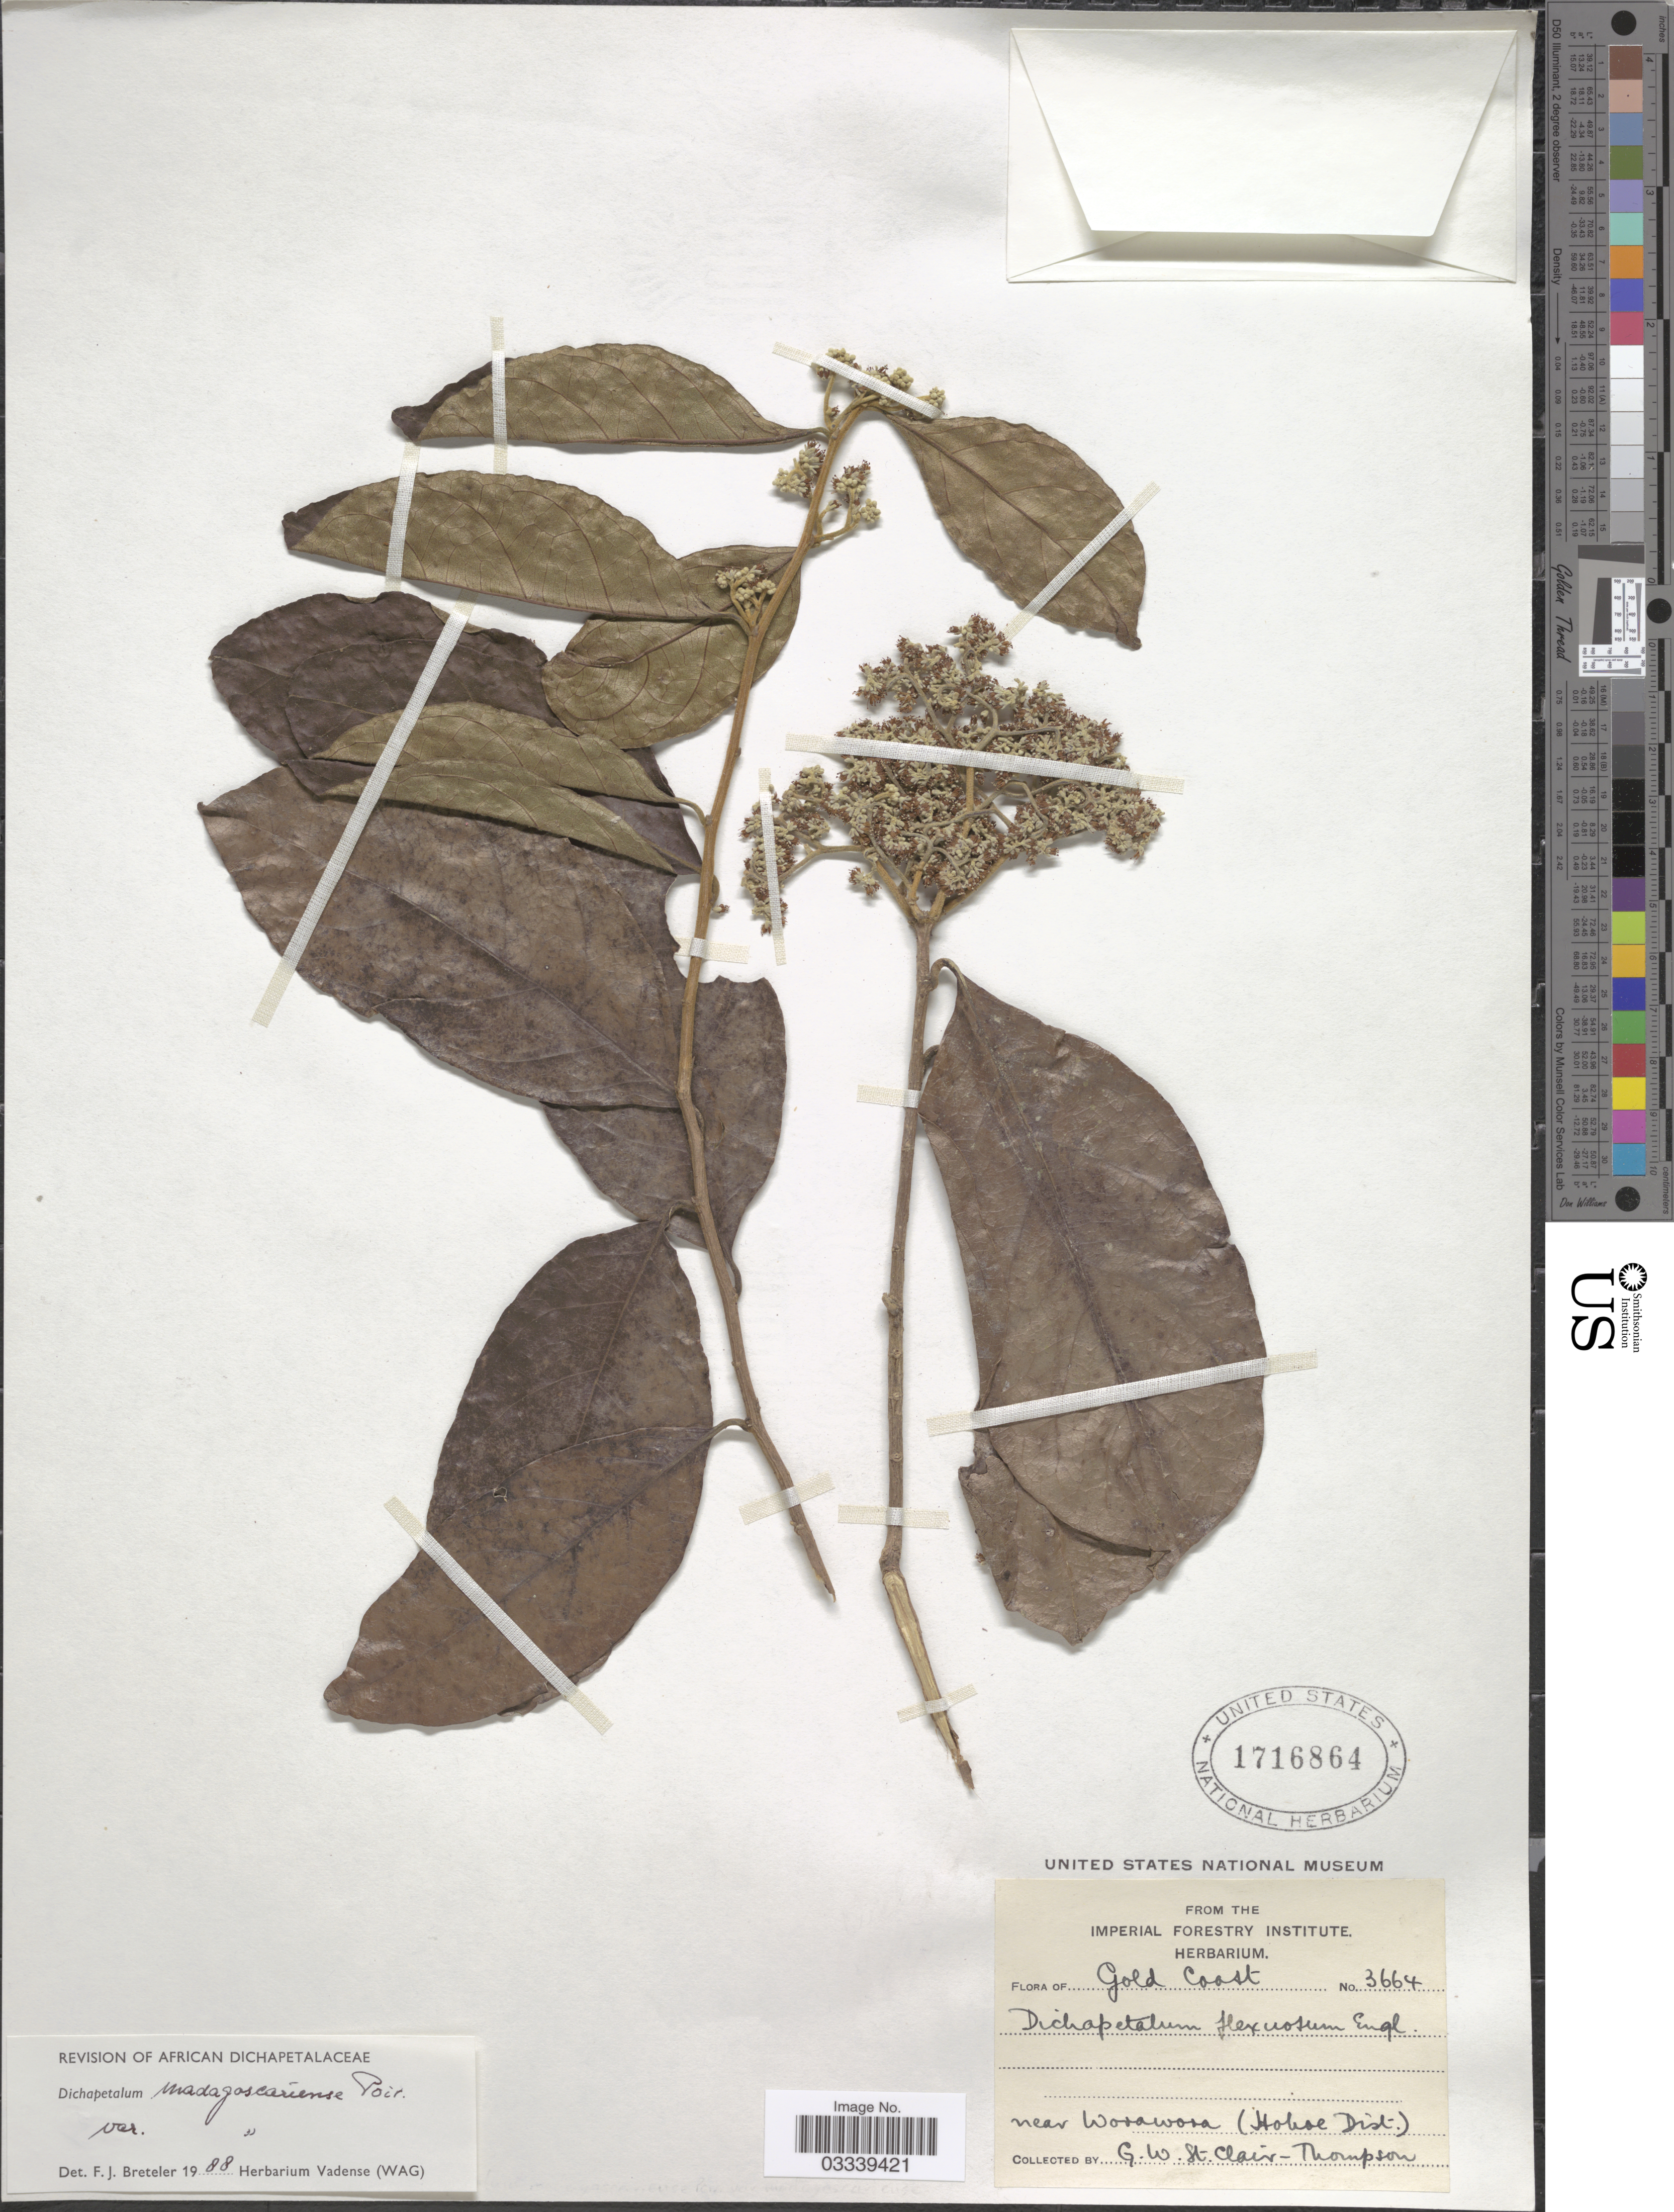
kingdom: Plantae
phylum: Tracheophyta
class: Magnoliopsida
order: Malpighiales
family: Dichapetalaceae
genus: Dichapetalum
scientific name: Dichapetalum madagascariense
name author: Poir.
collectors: G. St. Clair-Thompson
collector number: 3664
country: Ghana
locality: Gold Coast, near Worowora (Hohoe Dist.).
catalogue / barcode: US 1716864